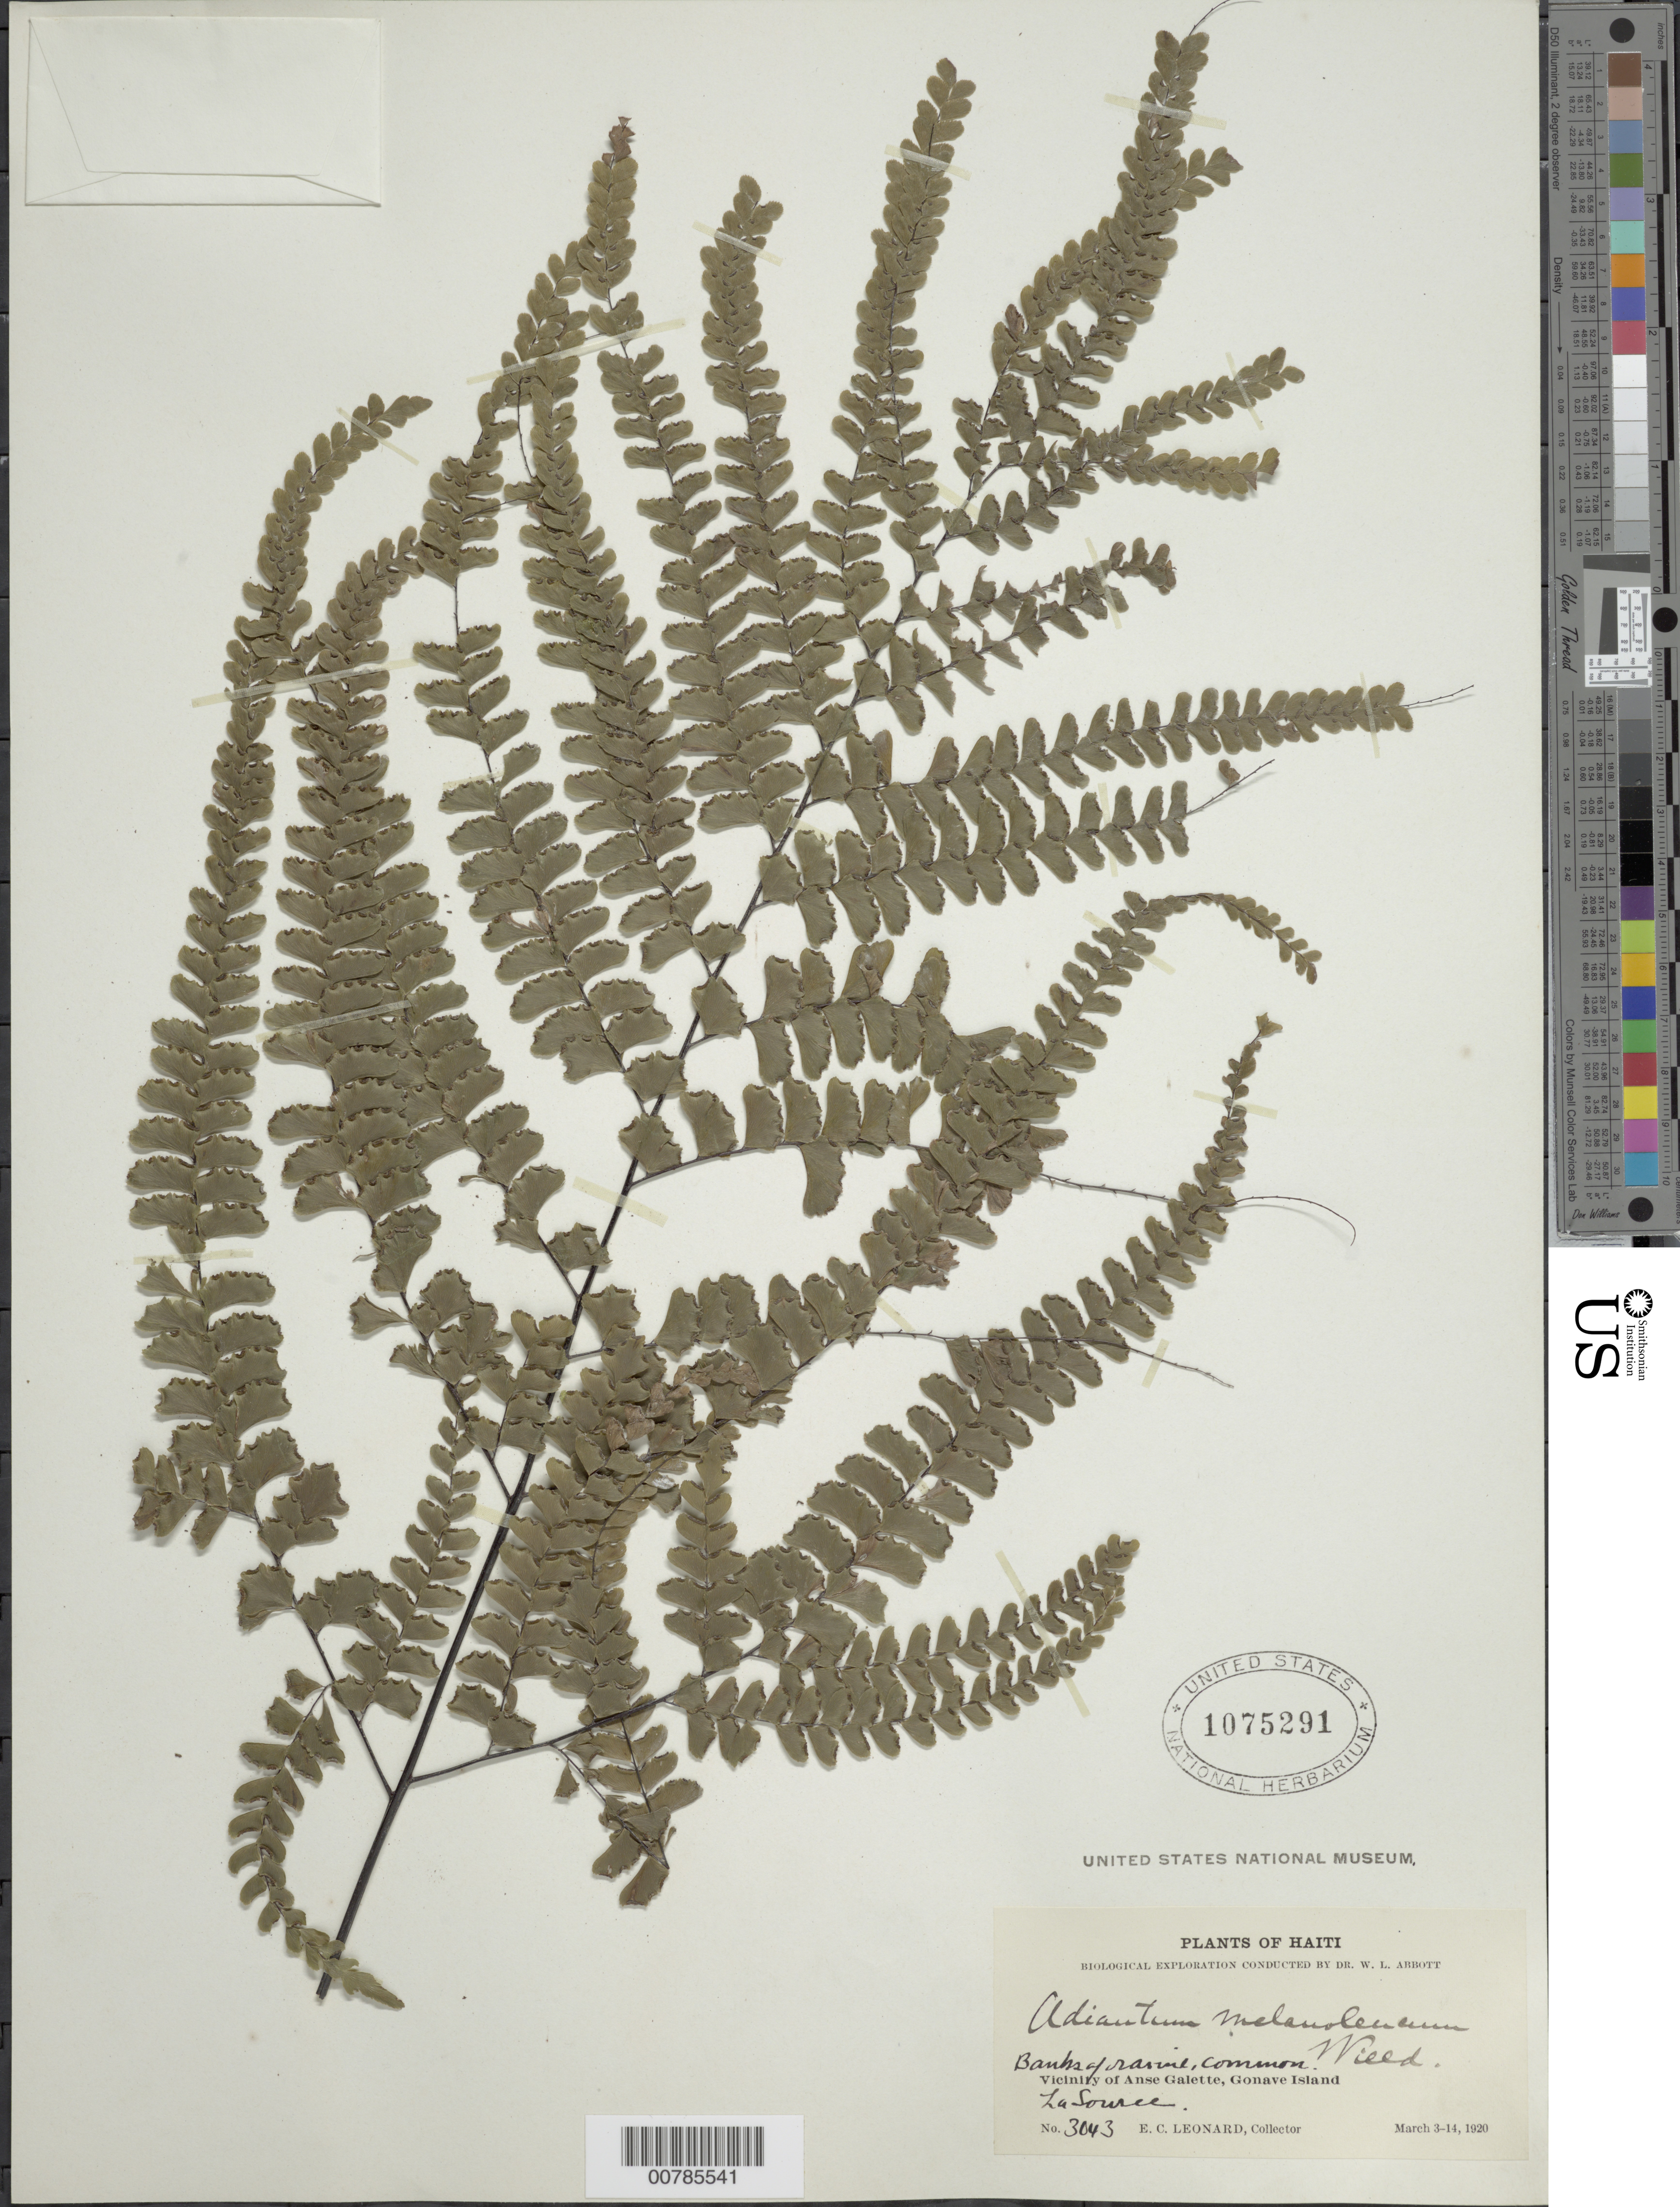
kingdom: Plantae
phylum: Tracheophyta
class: Polypodiopsida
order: Polypodiales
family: Pteridaceae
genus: Adiantum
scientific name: Adiantum melanoleucum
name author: Willd.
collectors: E. C. Leonard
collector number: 3043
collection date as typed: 03 Mar 1920 to 14 Mar 1920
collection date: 1920-03-03/1920-03-14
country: Haiti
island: Hispaniola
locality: Anse Galette, Gonave Island, La Source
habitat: Banks of ravine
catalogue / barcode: US 1075291